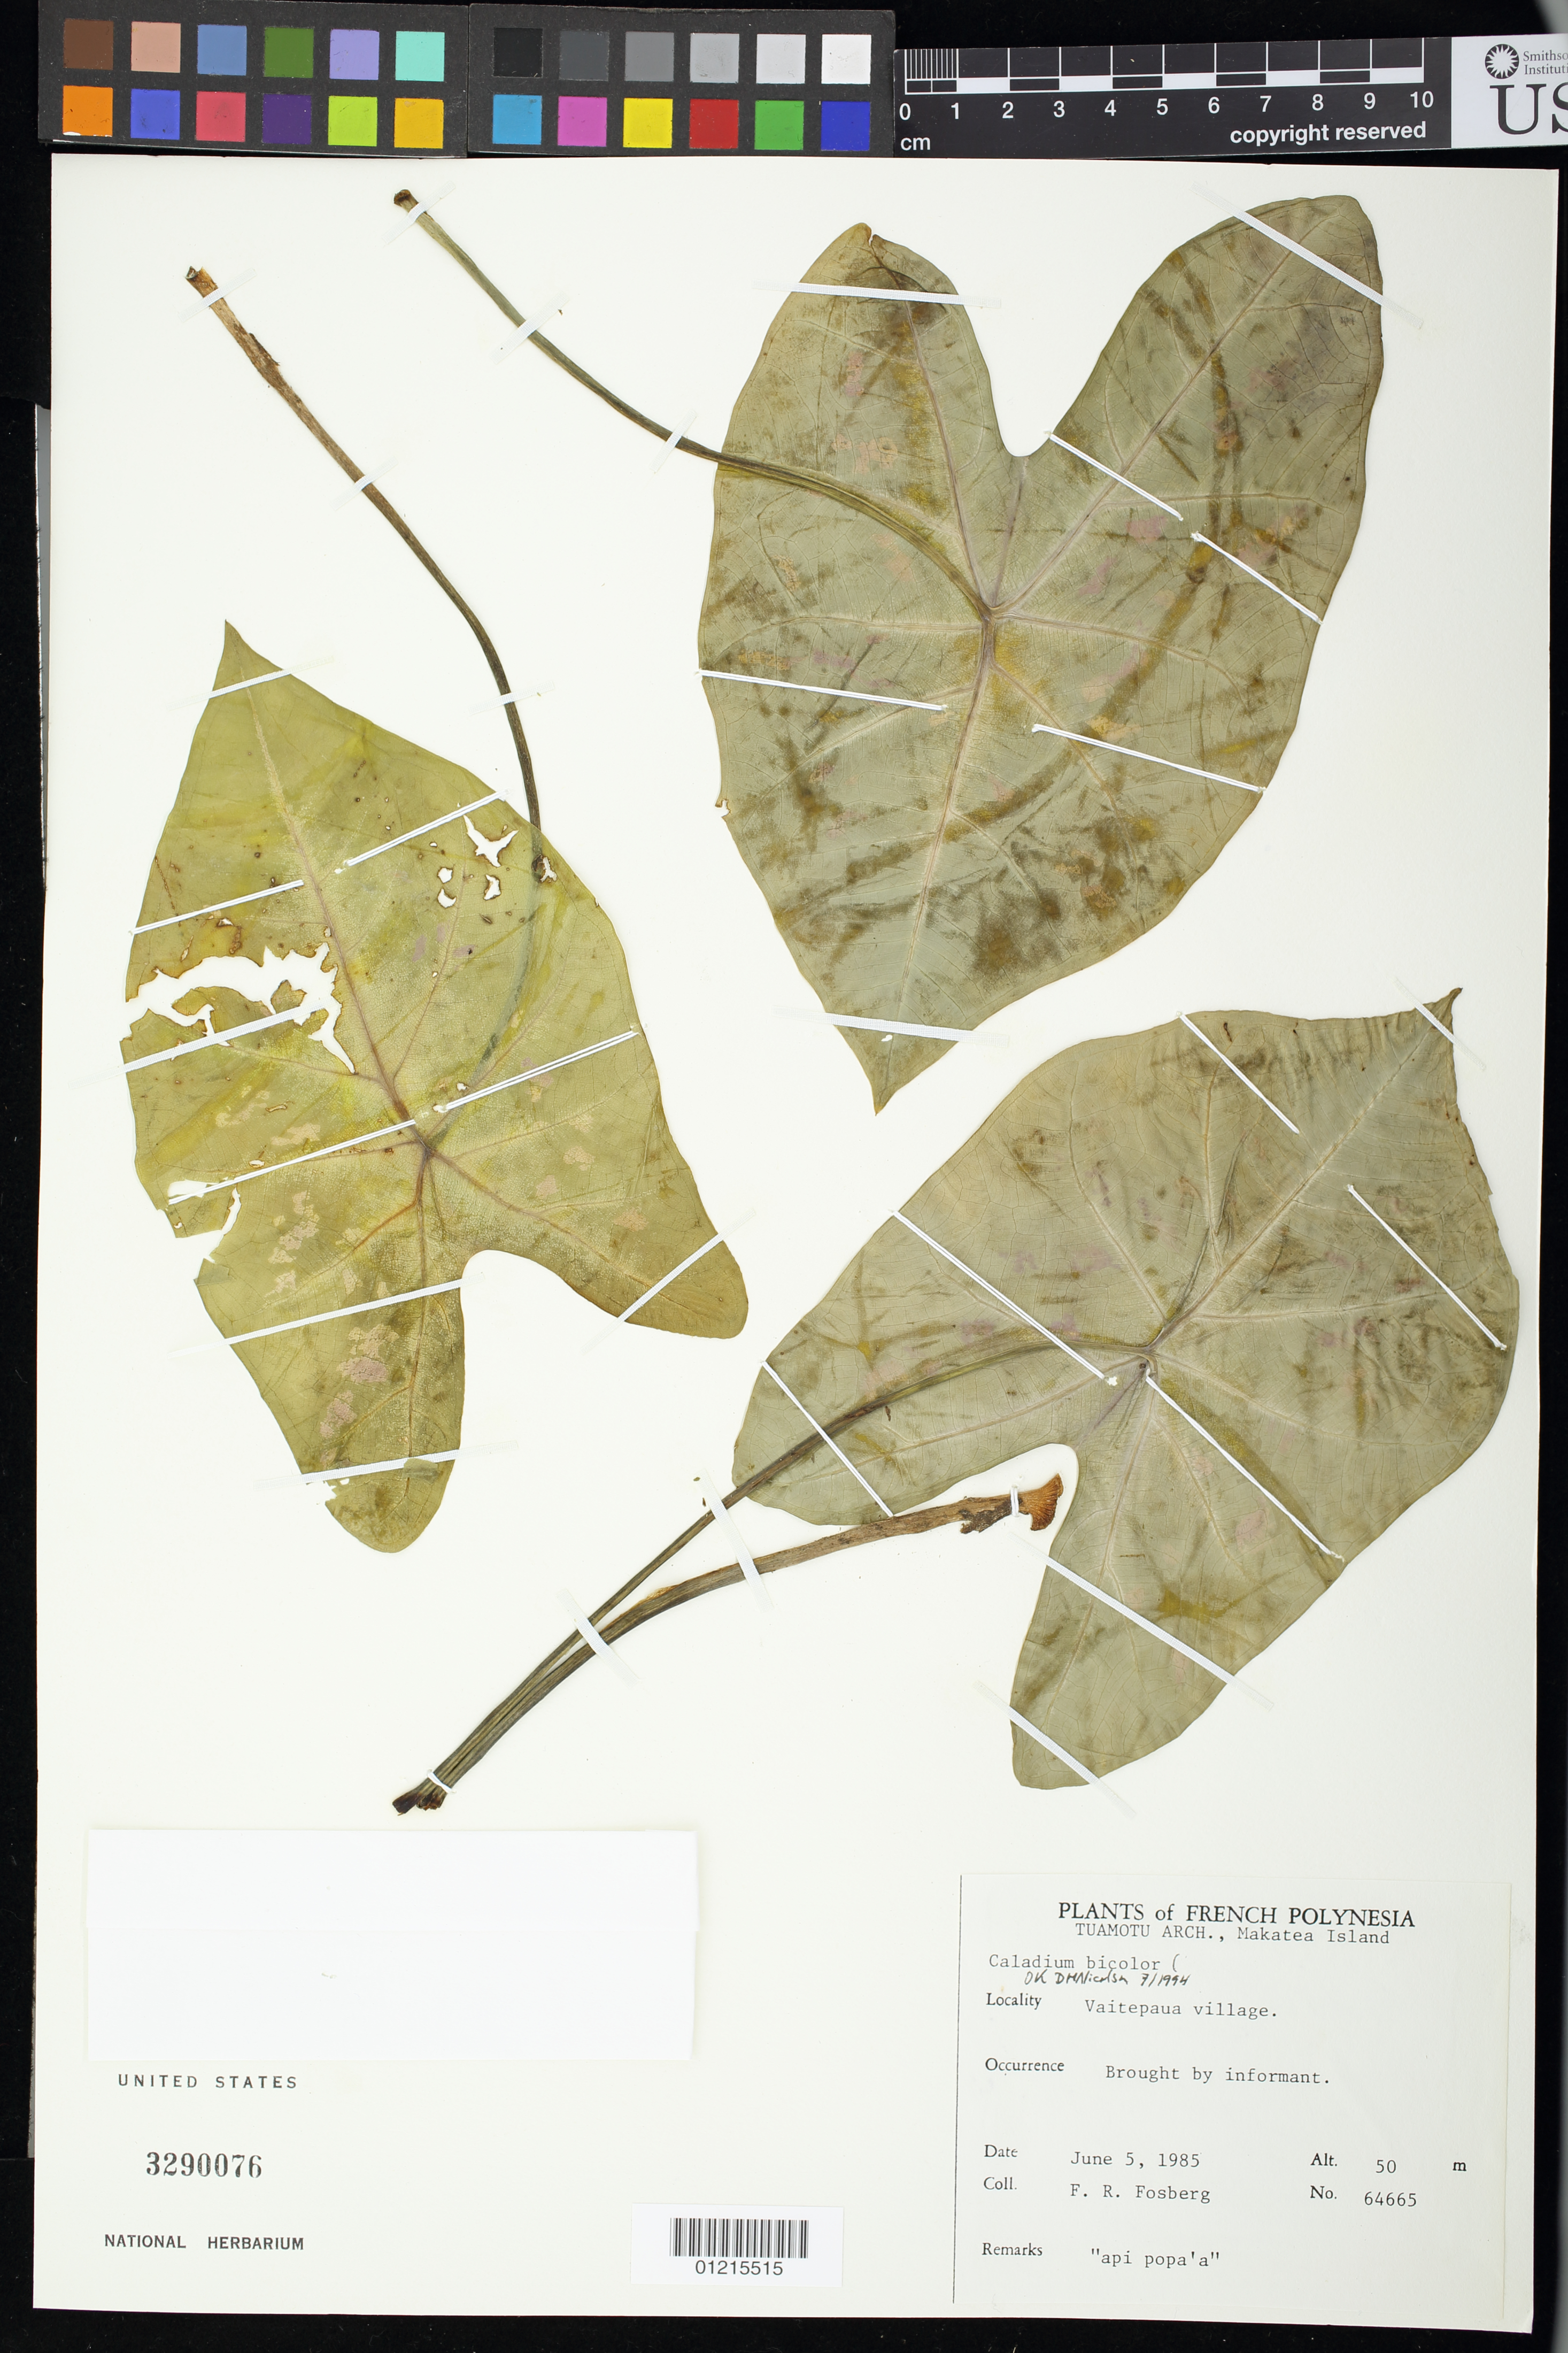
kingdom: Plantae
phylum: Tracheophyta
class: Liliopsida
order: Alismatales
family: Araceae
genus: Caladium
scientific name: Caladium bicolor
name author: (Aiton) Vent.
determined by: Nicolson, Dan H.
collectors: F. R. Fosberg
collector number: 64665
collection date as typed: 05 Jun 1985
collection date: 1985-06-05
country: French Polynesia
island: Makatea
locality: Vaitepaua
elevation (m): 50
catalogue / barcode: US 3290076